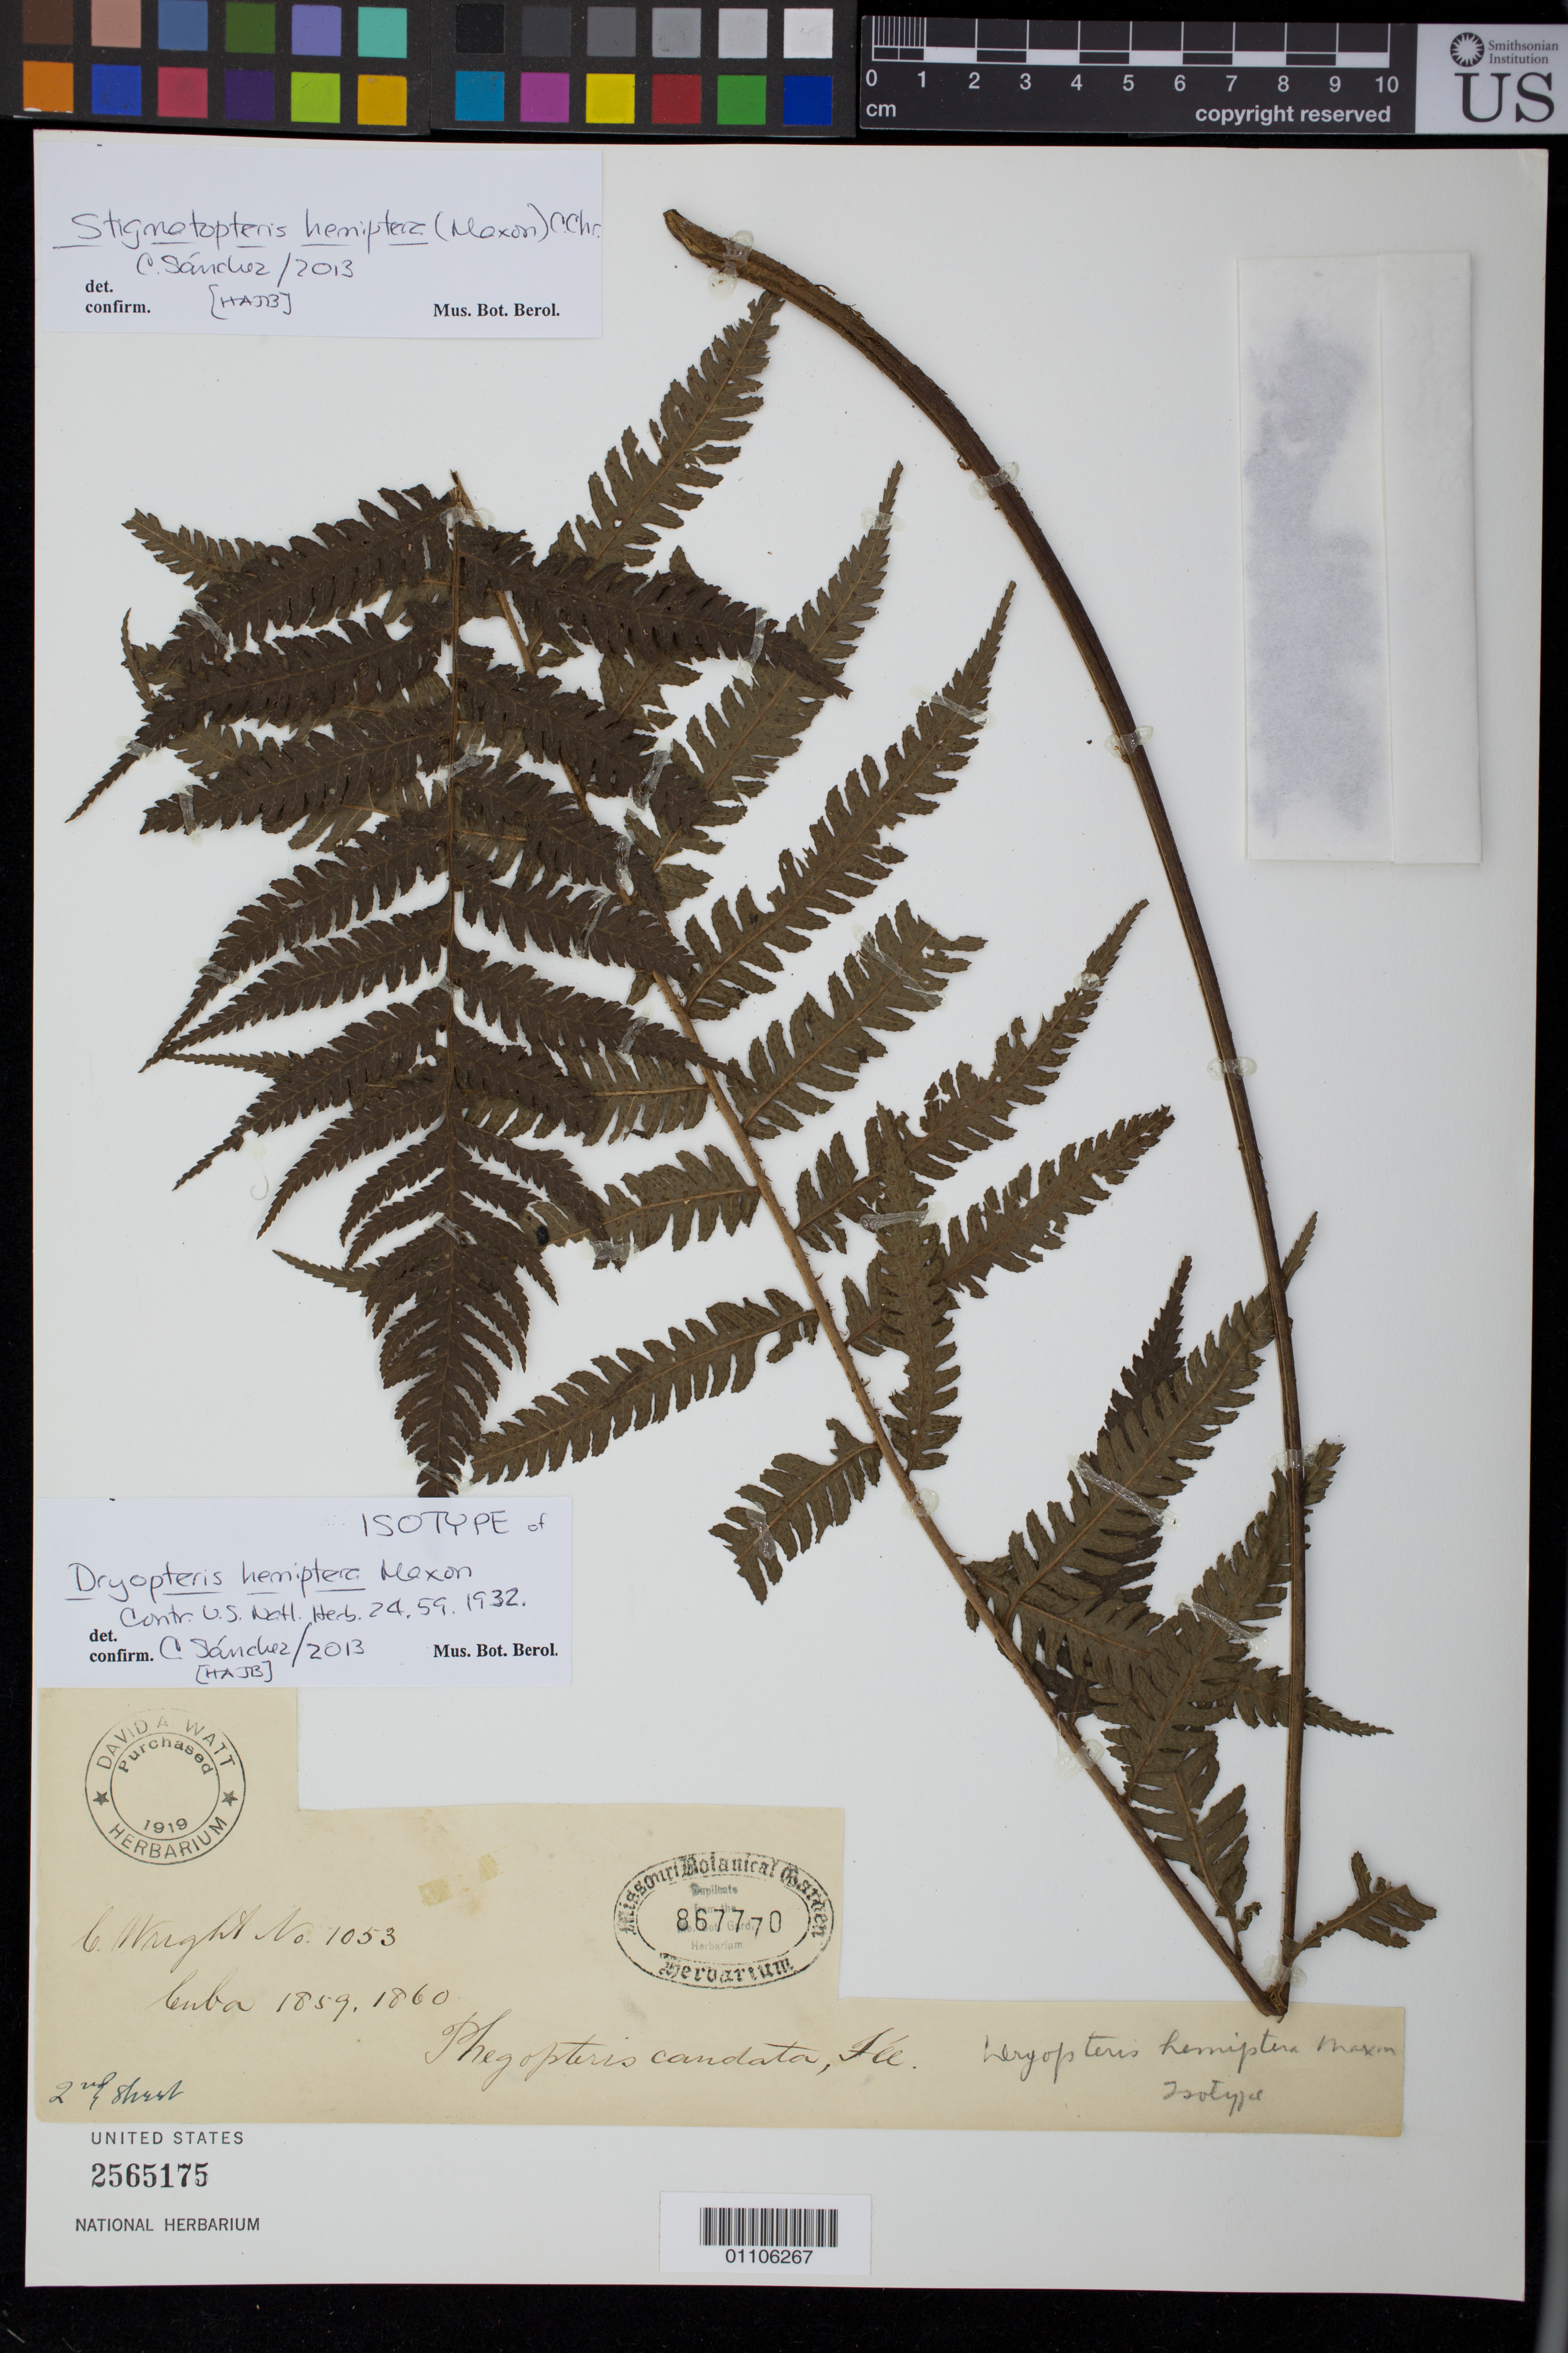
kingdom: Plantae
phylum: Tracheophyta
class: Polypodiopsida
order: Polypodiales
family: Dryopteridaceae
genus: Dryopteris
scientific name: Dryopteris hemiptera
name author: Maxon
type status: Isotype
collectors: C. Wright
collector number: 1053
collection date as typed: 1859 to -- --- 1860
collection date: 1859/1860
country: Cuba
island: Greater Antilles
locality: Cuba Orientali.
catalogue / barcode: US 2565175